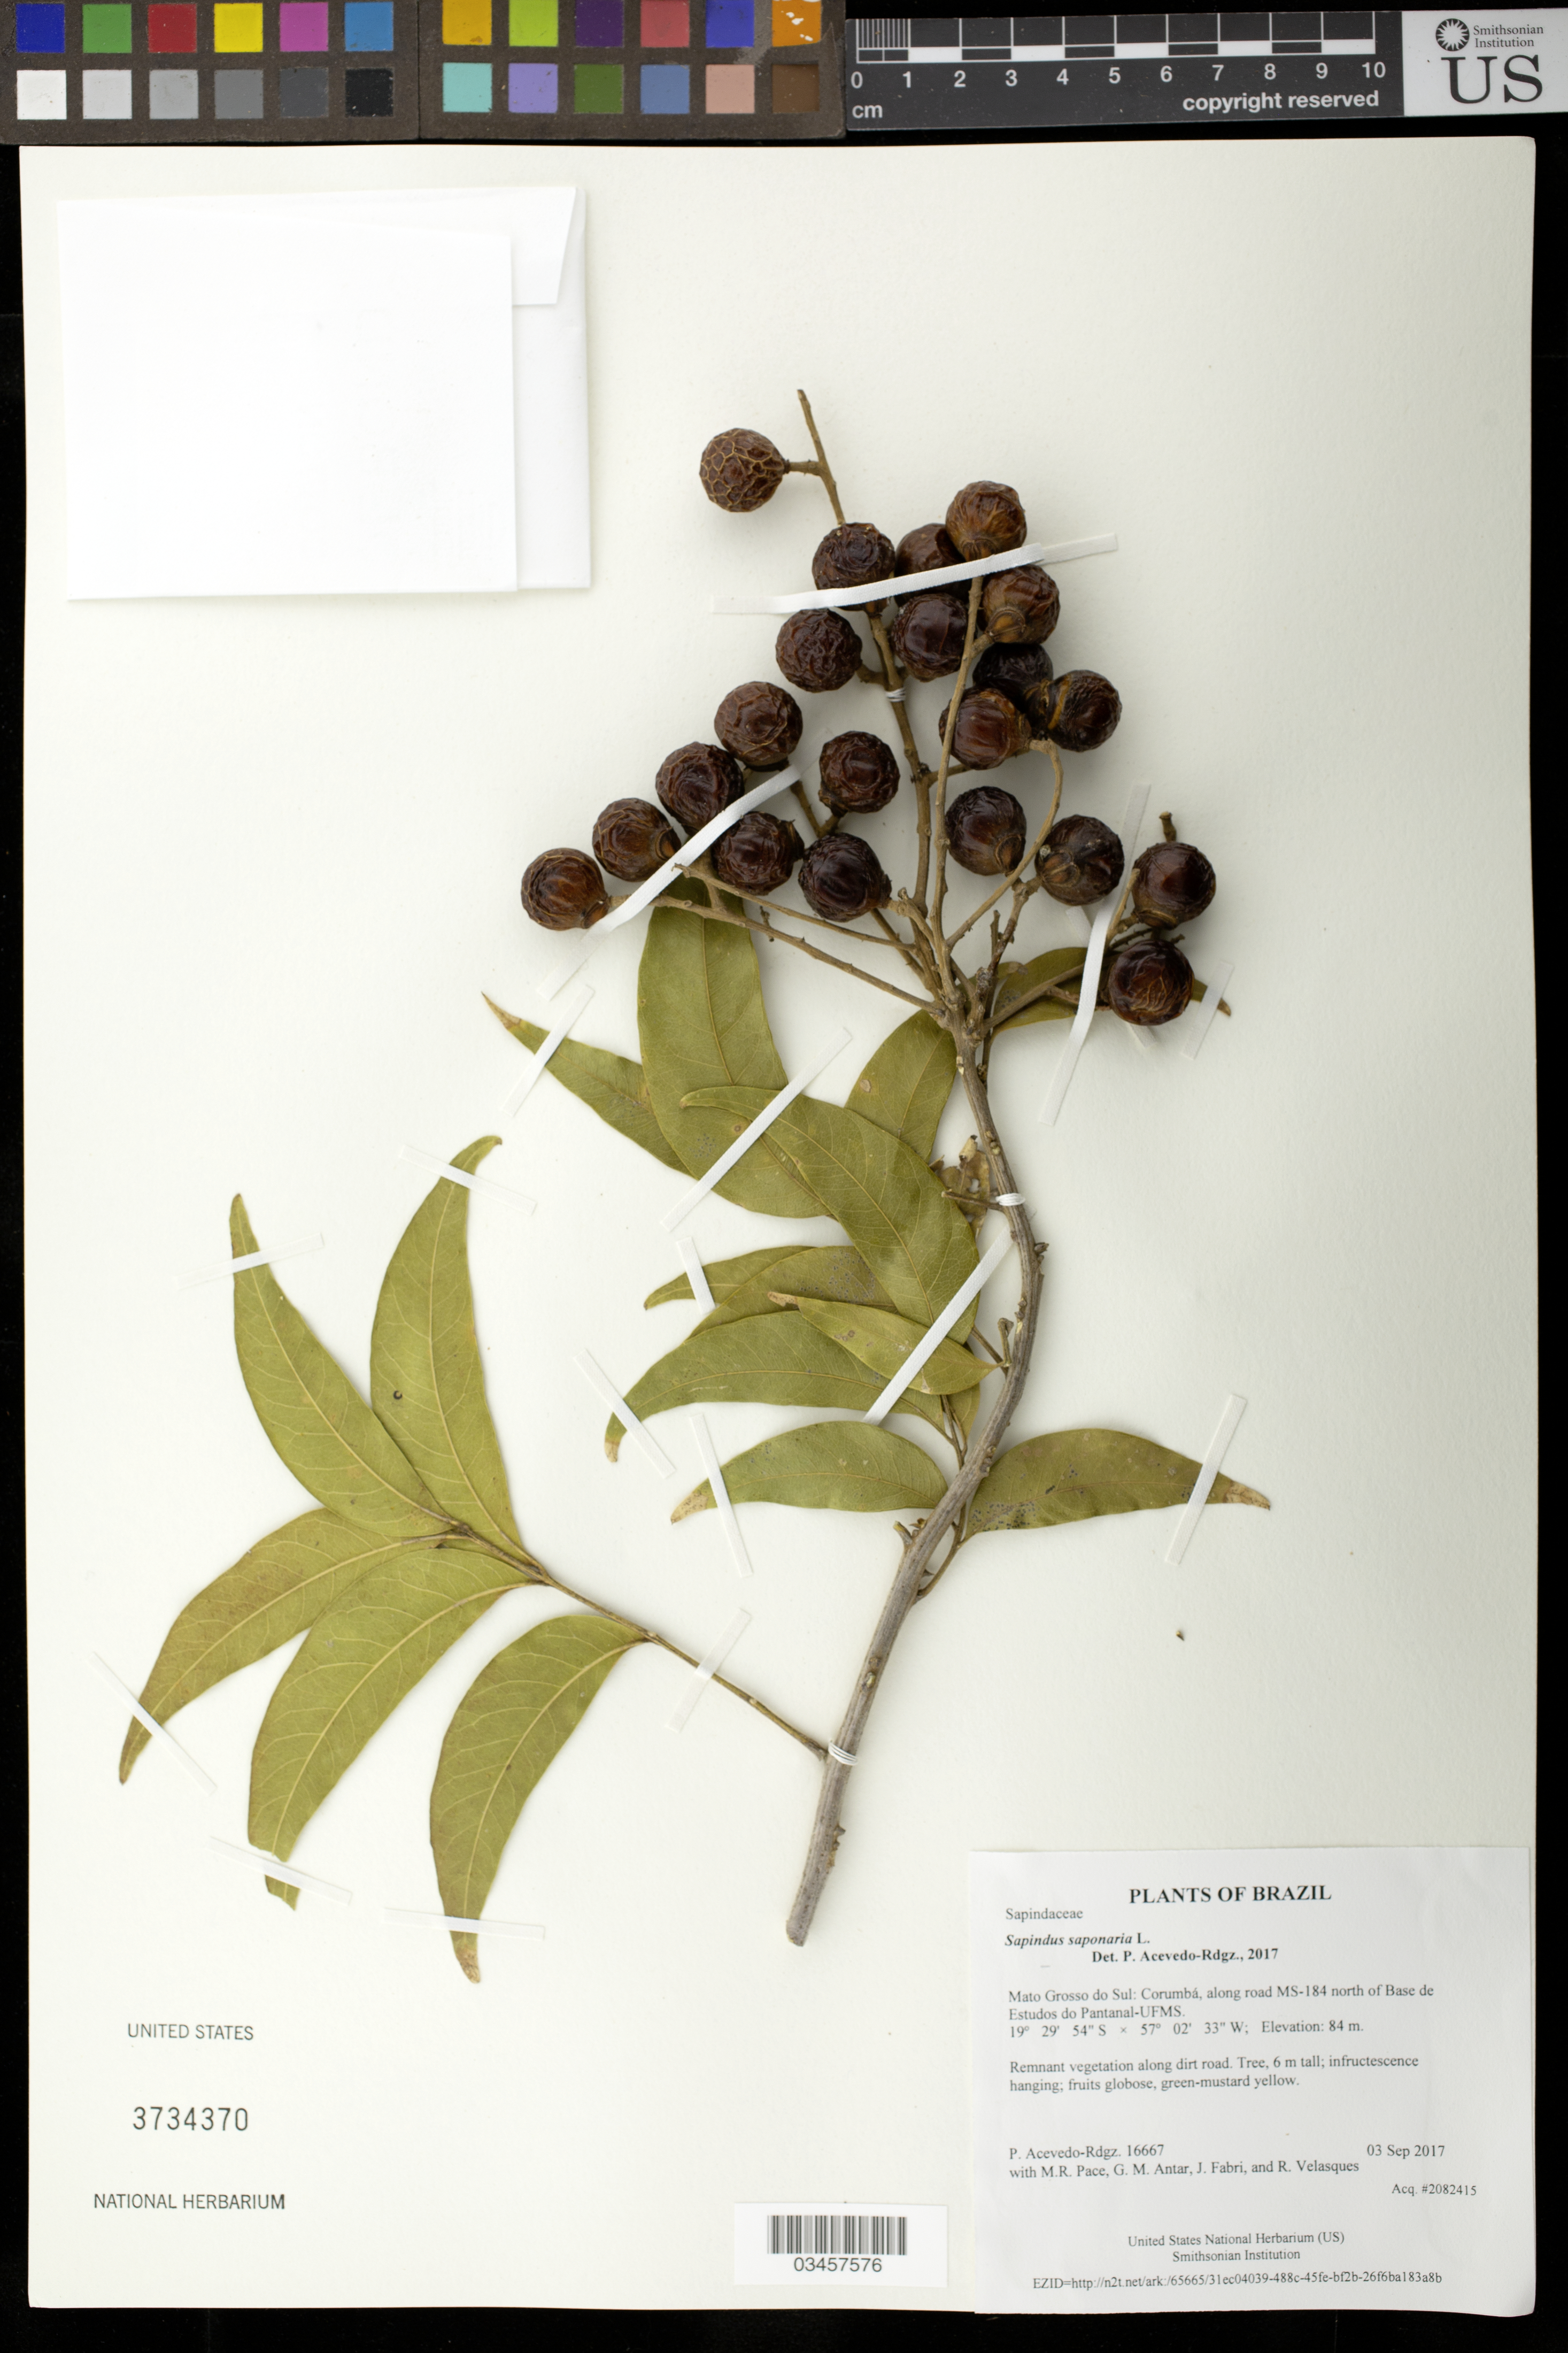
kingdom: Plantae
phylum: Tracheophyta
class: Magnoliopsida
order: Sapindales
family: Sapindaceae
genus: Sapindus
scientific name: Sapindus saponaria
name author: L.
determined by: Acevedo-Rodríguez, P., (BOT), Smithsonian Institution - National Museum of Natural History (UNITED STATES)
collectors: P. Acevedo-Rodr., M. R. Pace, G. M. Antar, J. Fabri & R. Velasques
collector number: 16667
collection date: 2017-09-03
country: Brazil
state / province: Mato Grosso do Sul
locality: Corumbá, along road MS-184 north of Base de Estudos do Pantanal-UFMS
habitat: Remnant vegetation along dirt road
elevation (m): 84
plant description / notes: US, NY, RB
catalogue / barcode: US 3734370